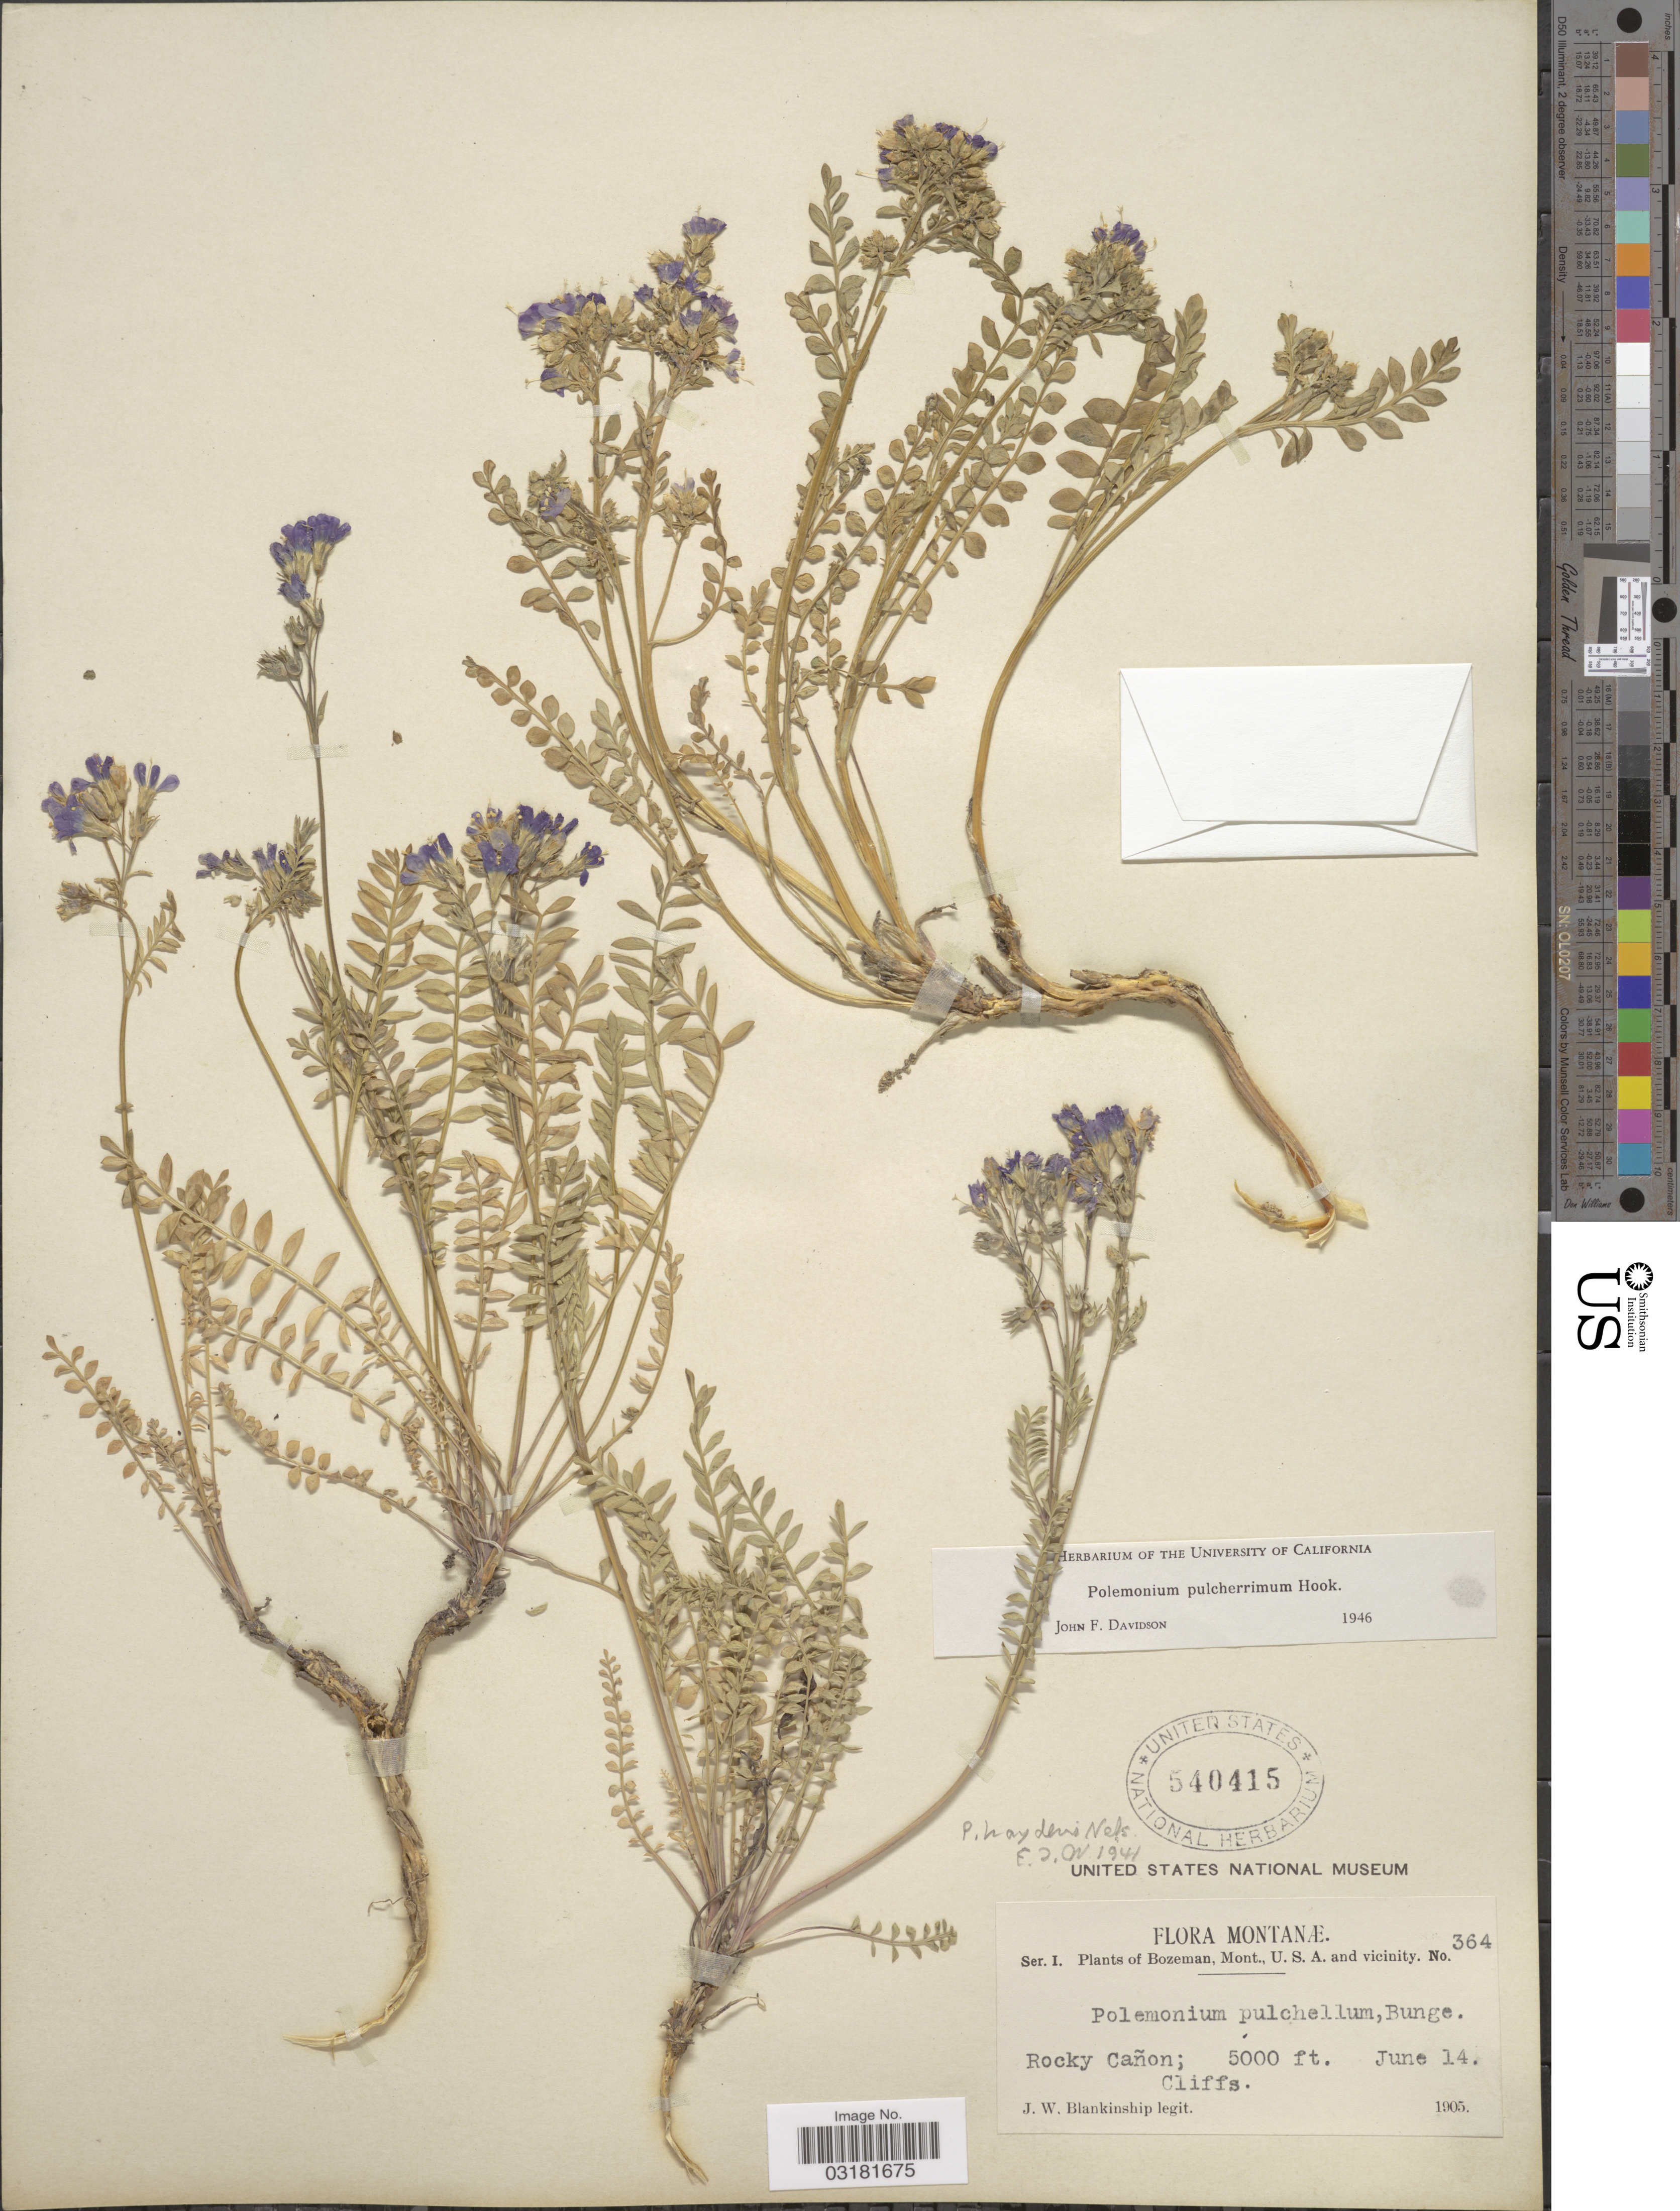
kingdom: Plantae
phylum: Tracheophyta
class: Magnoliopsida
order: Ericales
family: Polemoniaceae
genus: Polemonium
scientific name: Polemonium pulcherrimum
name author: Hook.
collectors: J. W. Blankinship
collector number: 364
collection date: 1905-06-14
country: United States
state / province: Montana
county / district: Gallatin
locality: Bozeman, Mont., U.S.A. and vicinity. Rocky cañon.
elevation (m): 1524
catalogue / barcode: US 540415